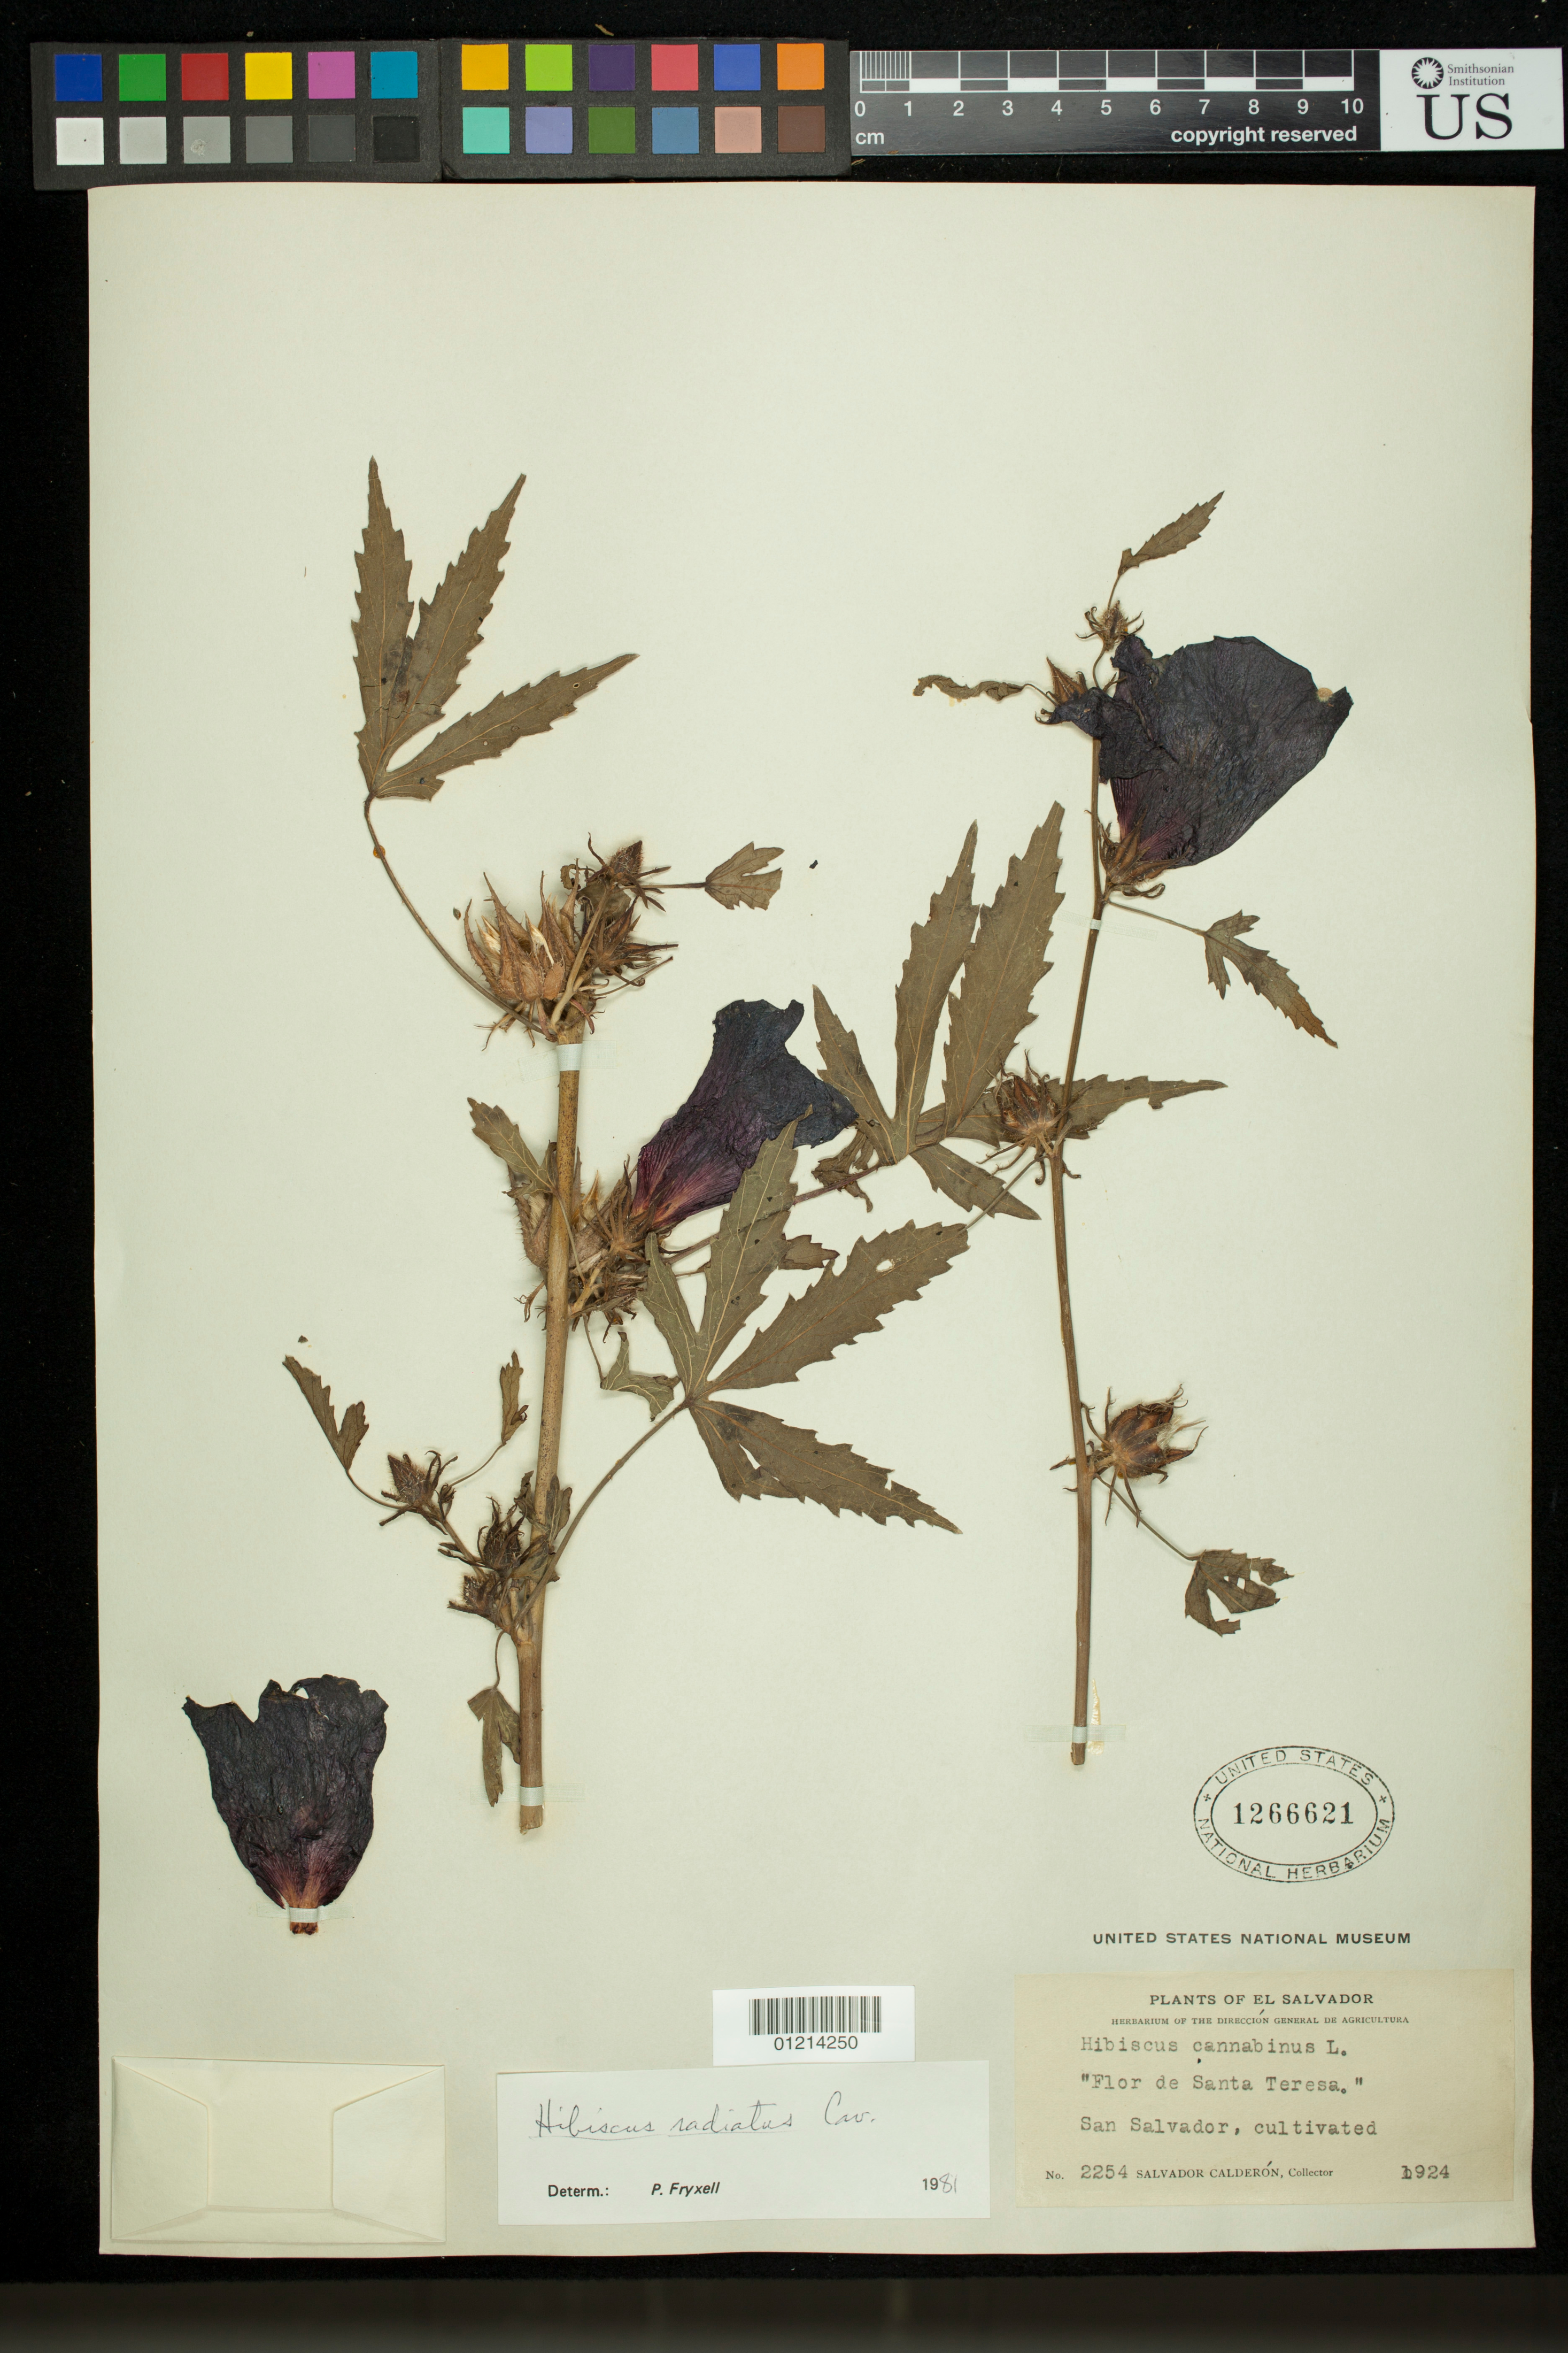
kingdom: Plantae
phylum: Tracheophyta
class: Magnoliopsida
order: Malvales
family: Malvaceae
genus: Sabdariffa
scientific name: Sabdariffa radiata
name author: (Cav.) R.L. Barrett & M.M. Hanes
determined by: Dorr, Laurence J., Curator (BOT), Smithsonian Institution - National Museum of Natural History (UNITED STATES)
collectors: S. Calderón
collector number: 2254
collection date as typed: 1924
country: El Salvador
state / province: San Salvador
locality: Cultivated.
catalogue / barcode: US 1266621